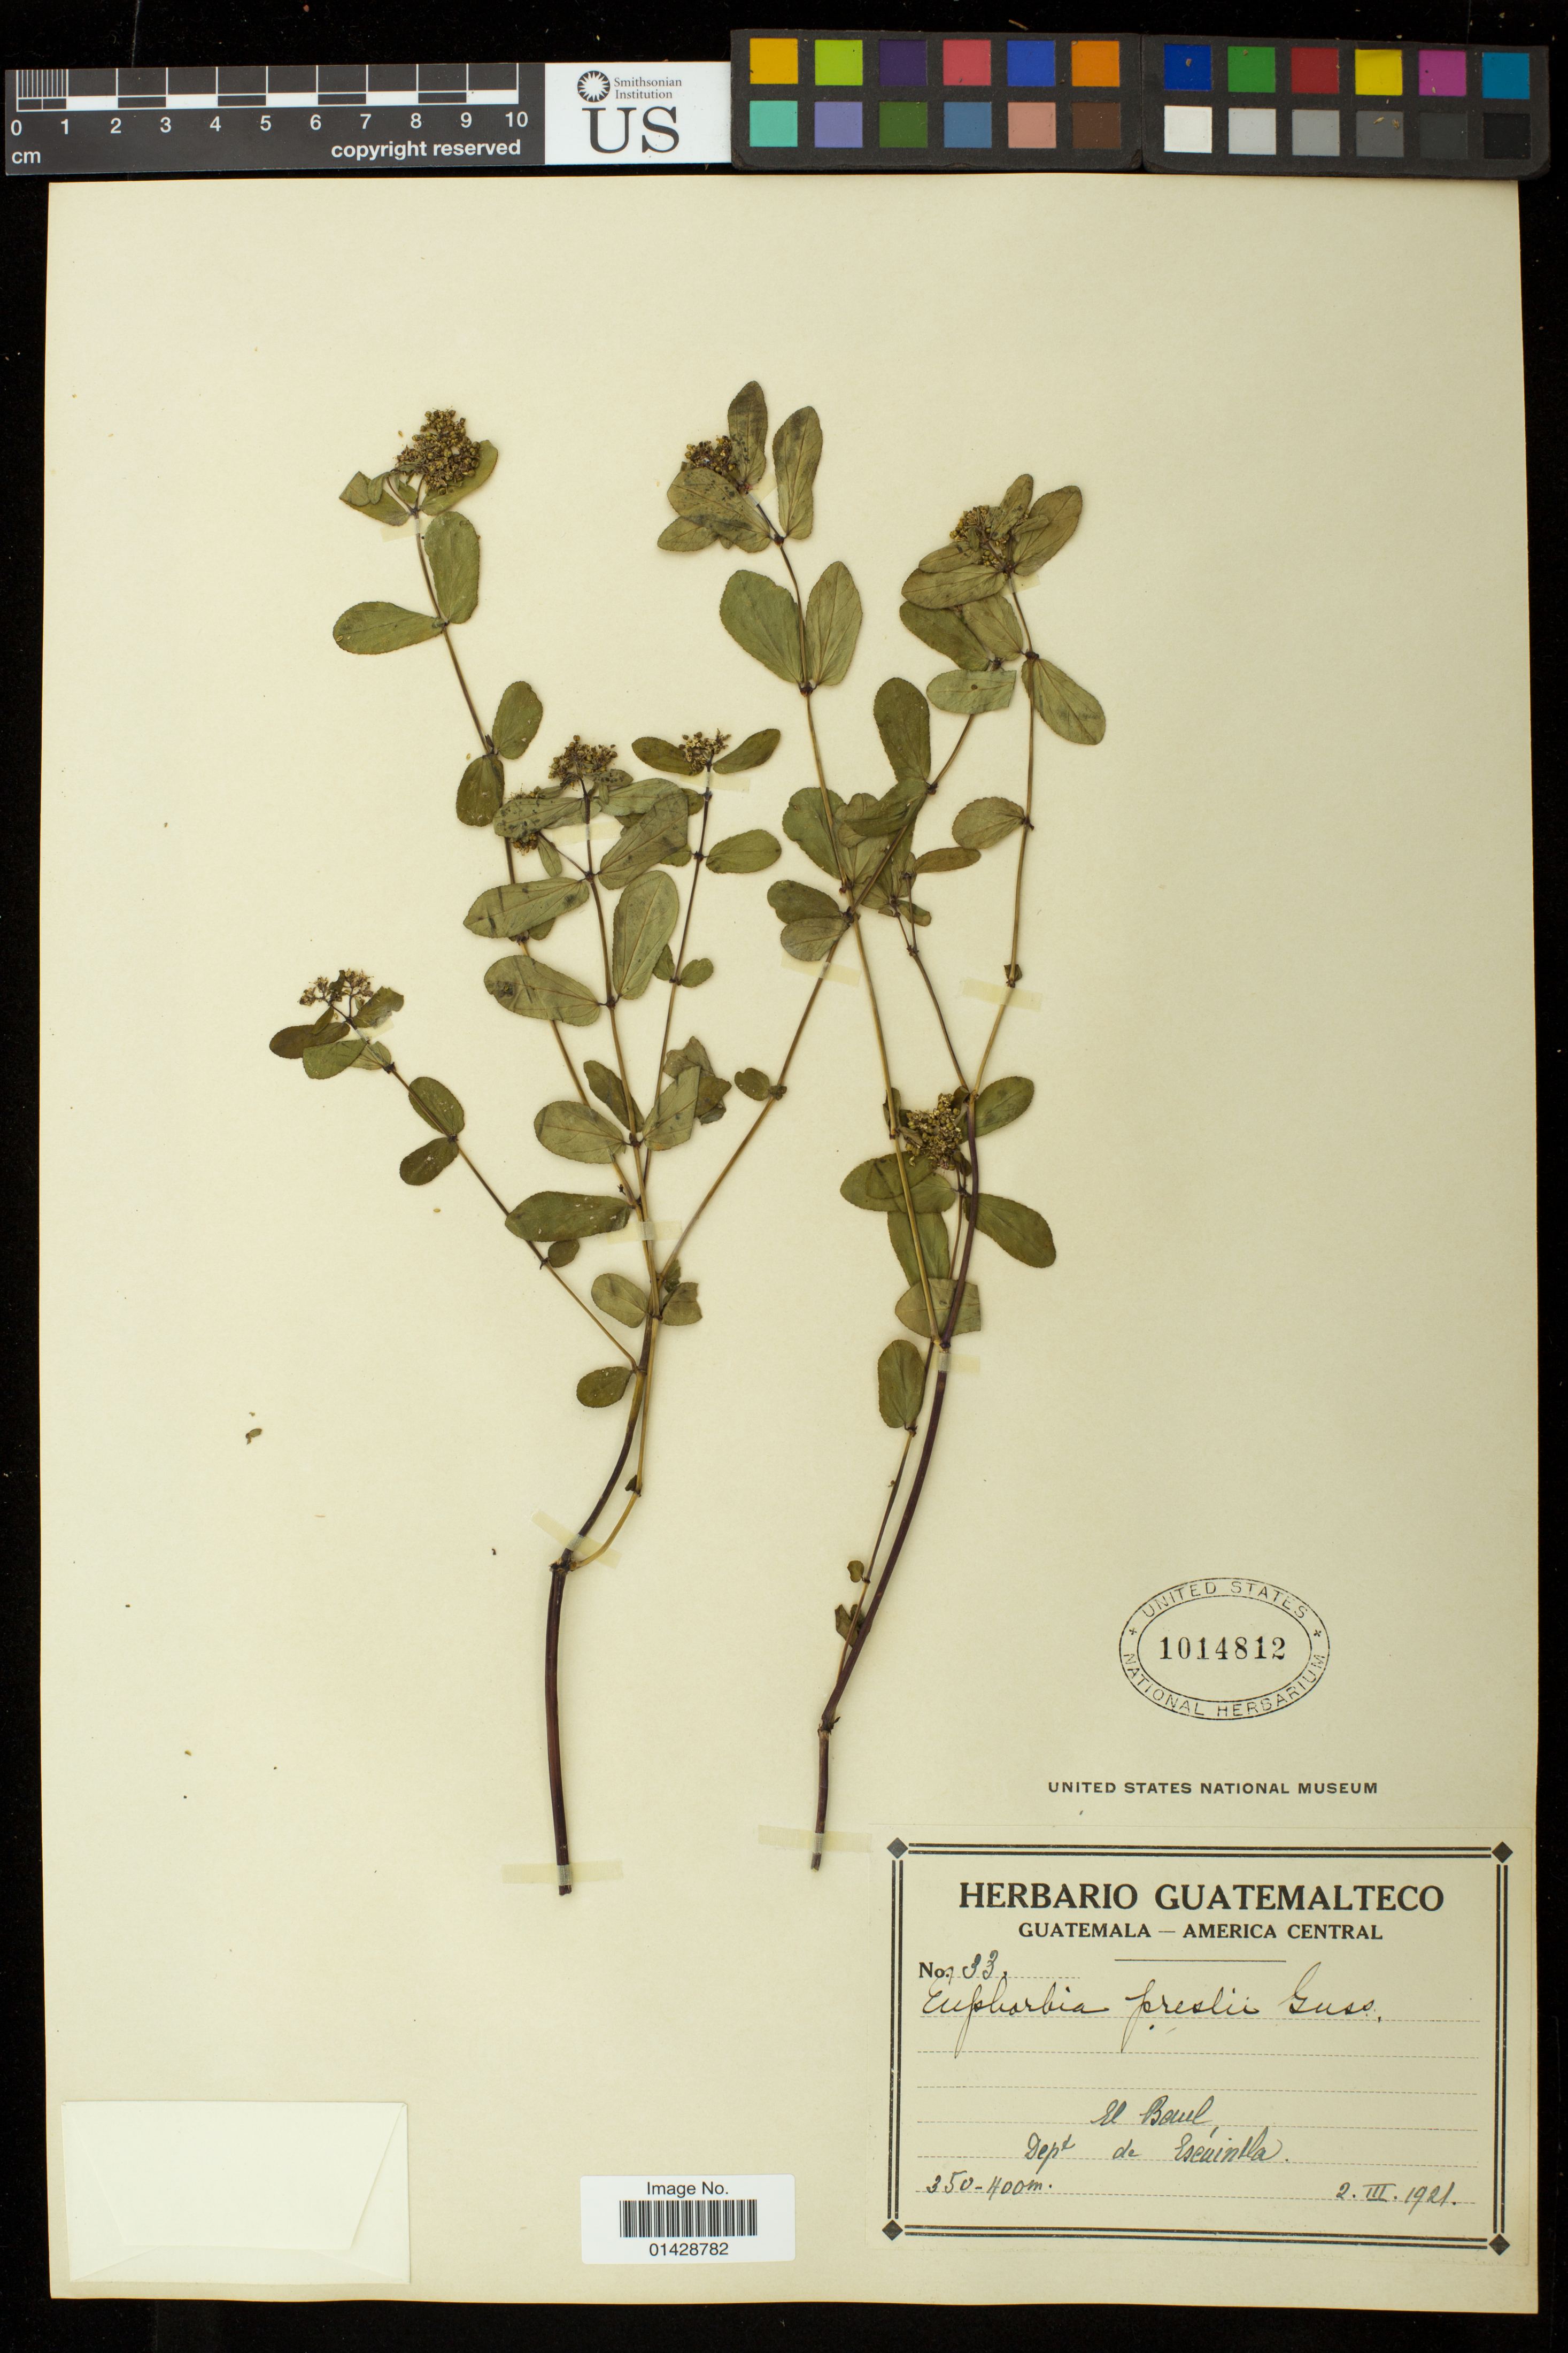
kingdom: Plantae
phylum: Tracheophyta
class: Magnoliopsida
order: Malpighiales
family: Euphorbiaceae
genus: Euphorbia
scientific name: Euphorbia maculata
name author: L.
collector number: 33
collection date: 1921-03-02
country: Guatemala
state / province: Escuintla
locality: El Baul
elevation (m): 350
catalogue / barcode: US 1014812